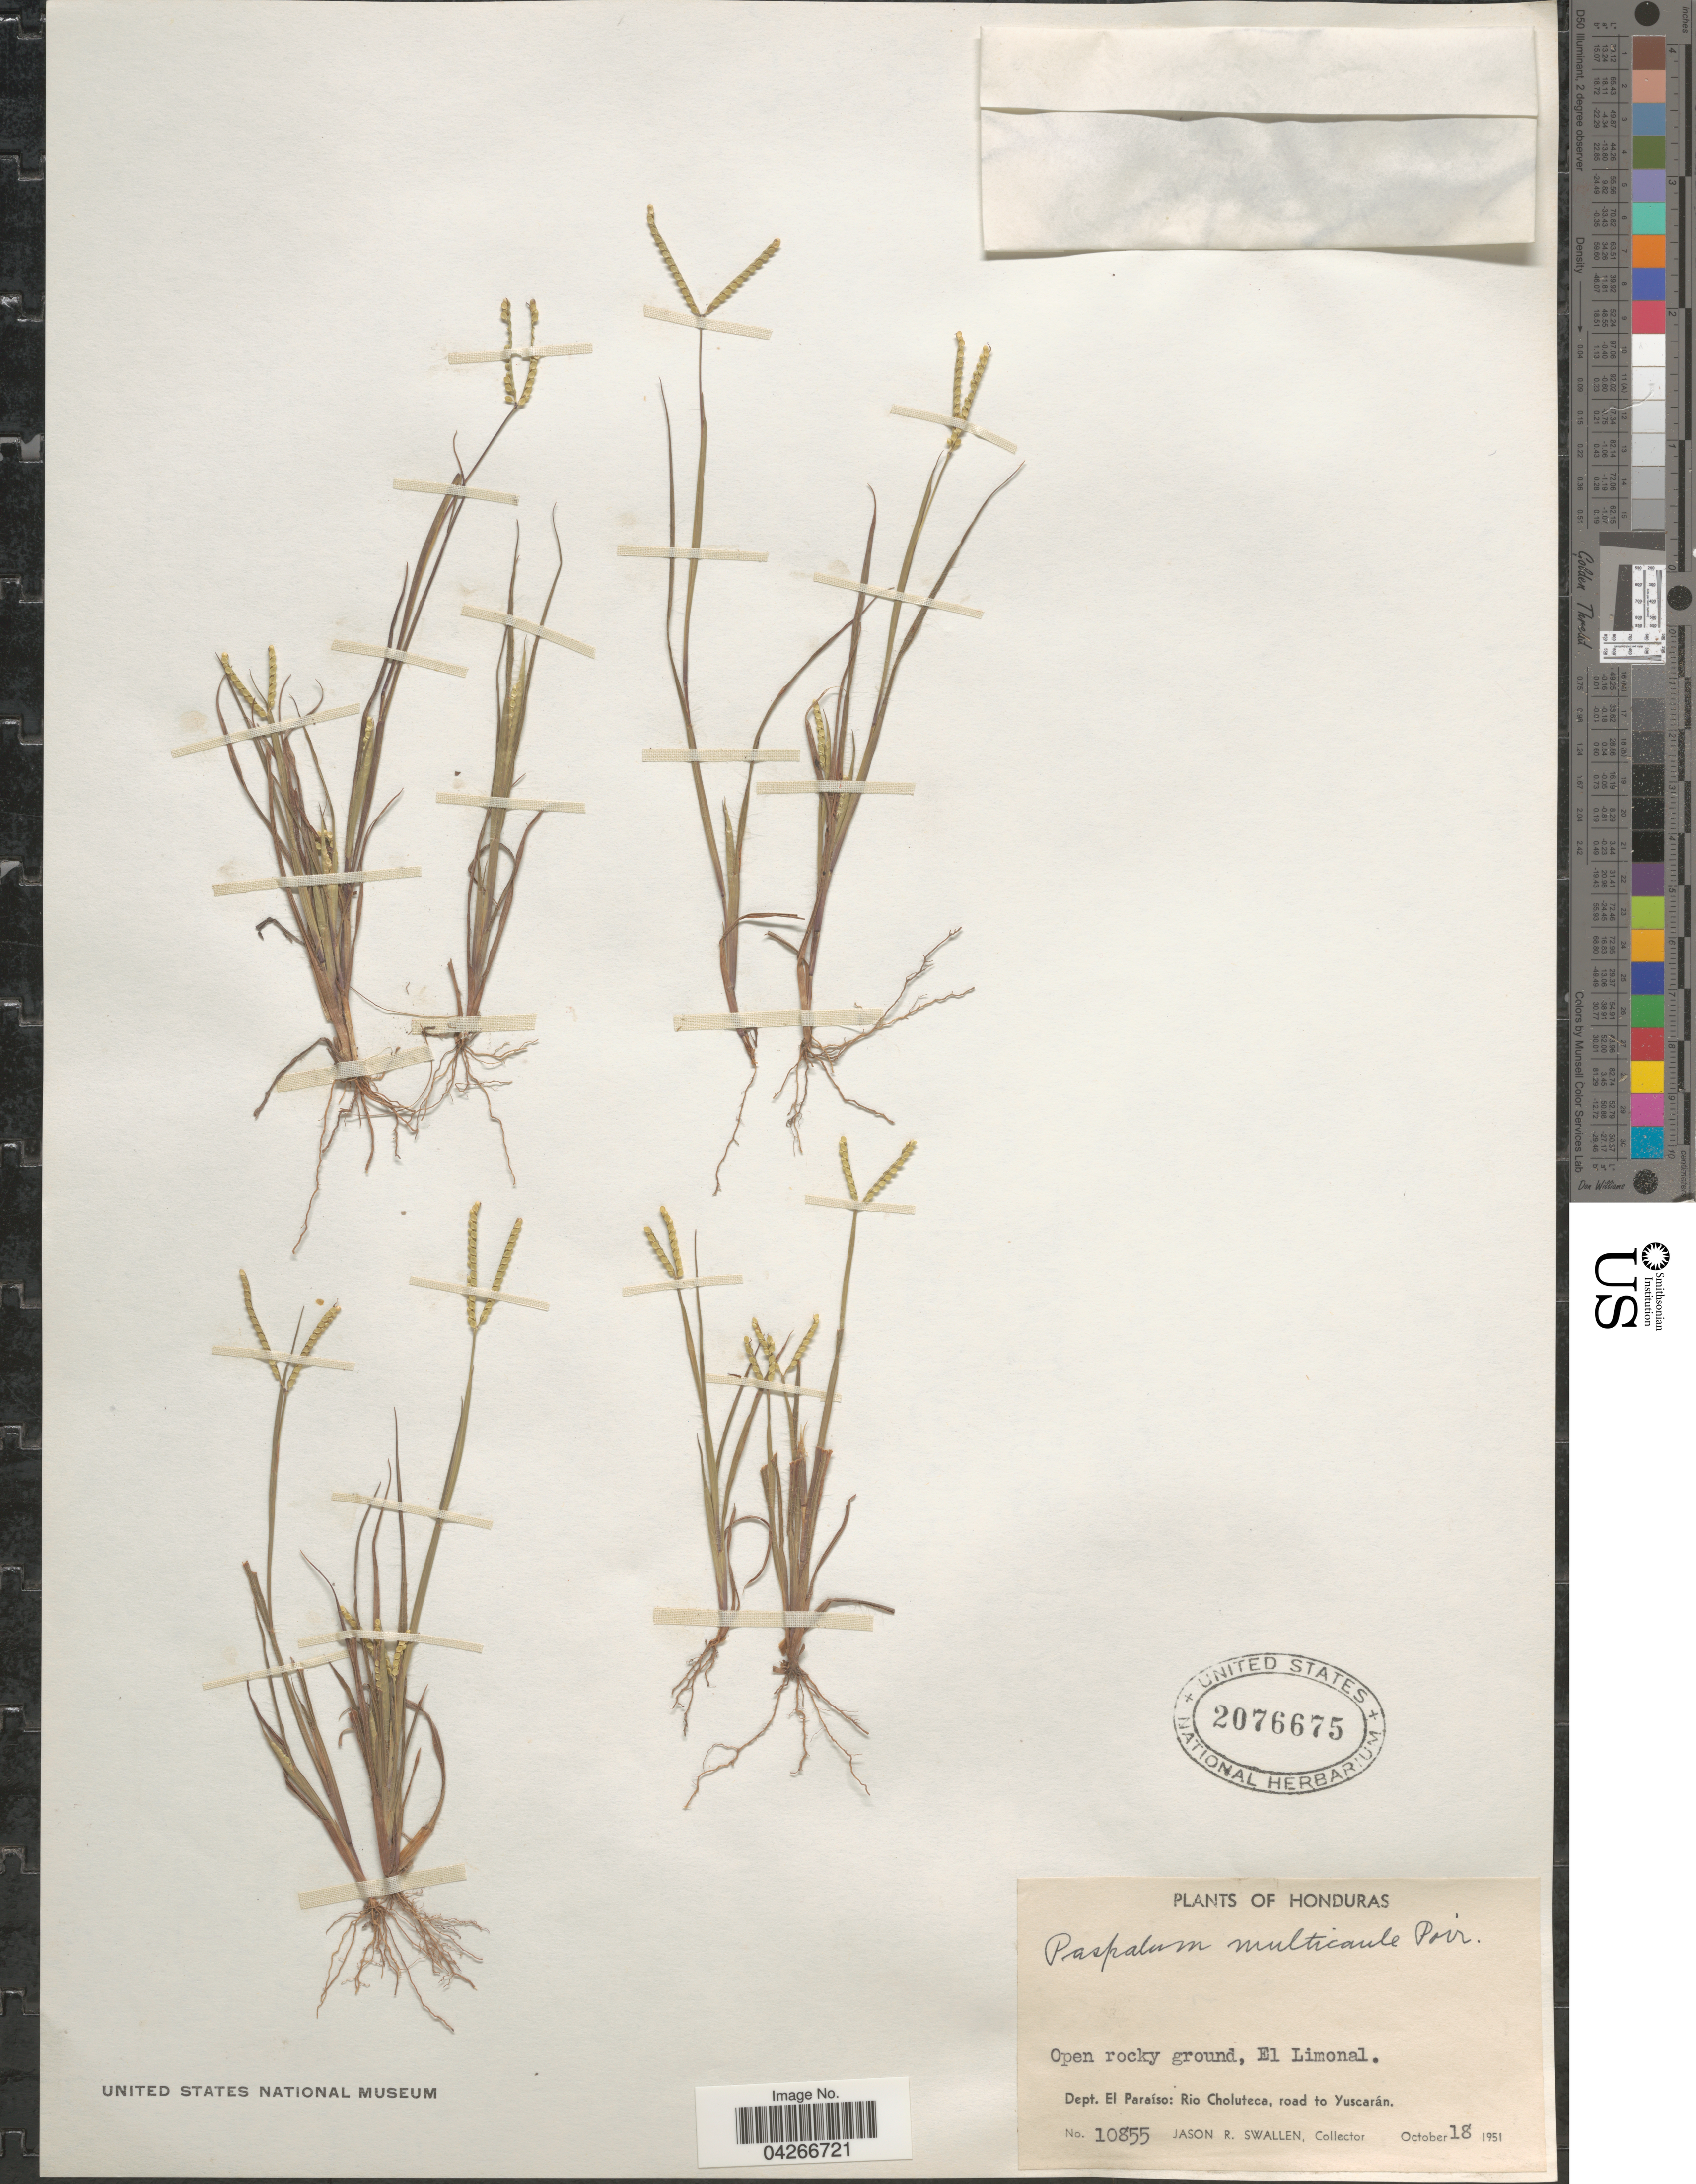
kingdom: Plantae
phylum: Tracheophyta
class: Liliopsida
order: Poales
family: Poaceae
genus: Paspalum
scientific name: Paspalum multicaule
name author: Poir. in Lam.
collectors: J. R. Swallen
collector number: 10855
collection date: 1951-10-18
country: Honduras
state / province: El Paraiso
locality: El Limonal. Dept. El Paraíso: Rio Choluteca, road to Yuscarán.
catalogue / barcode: US 2076675